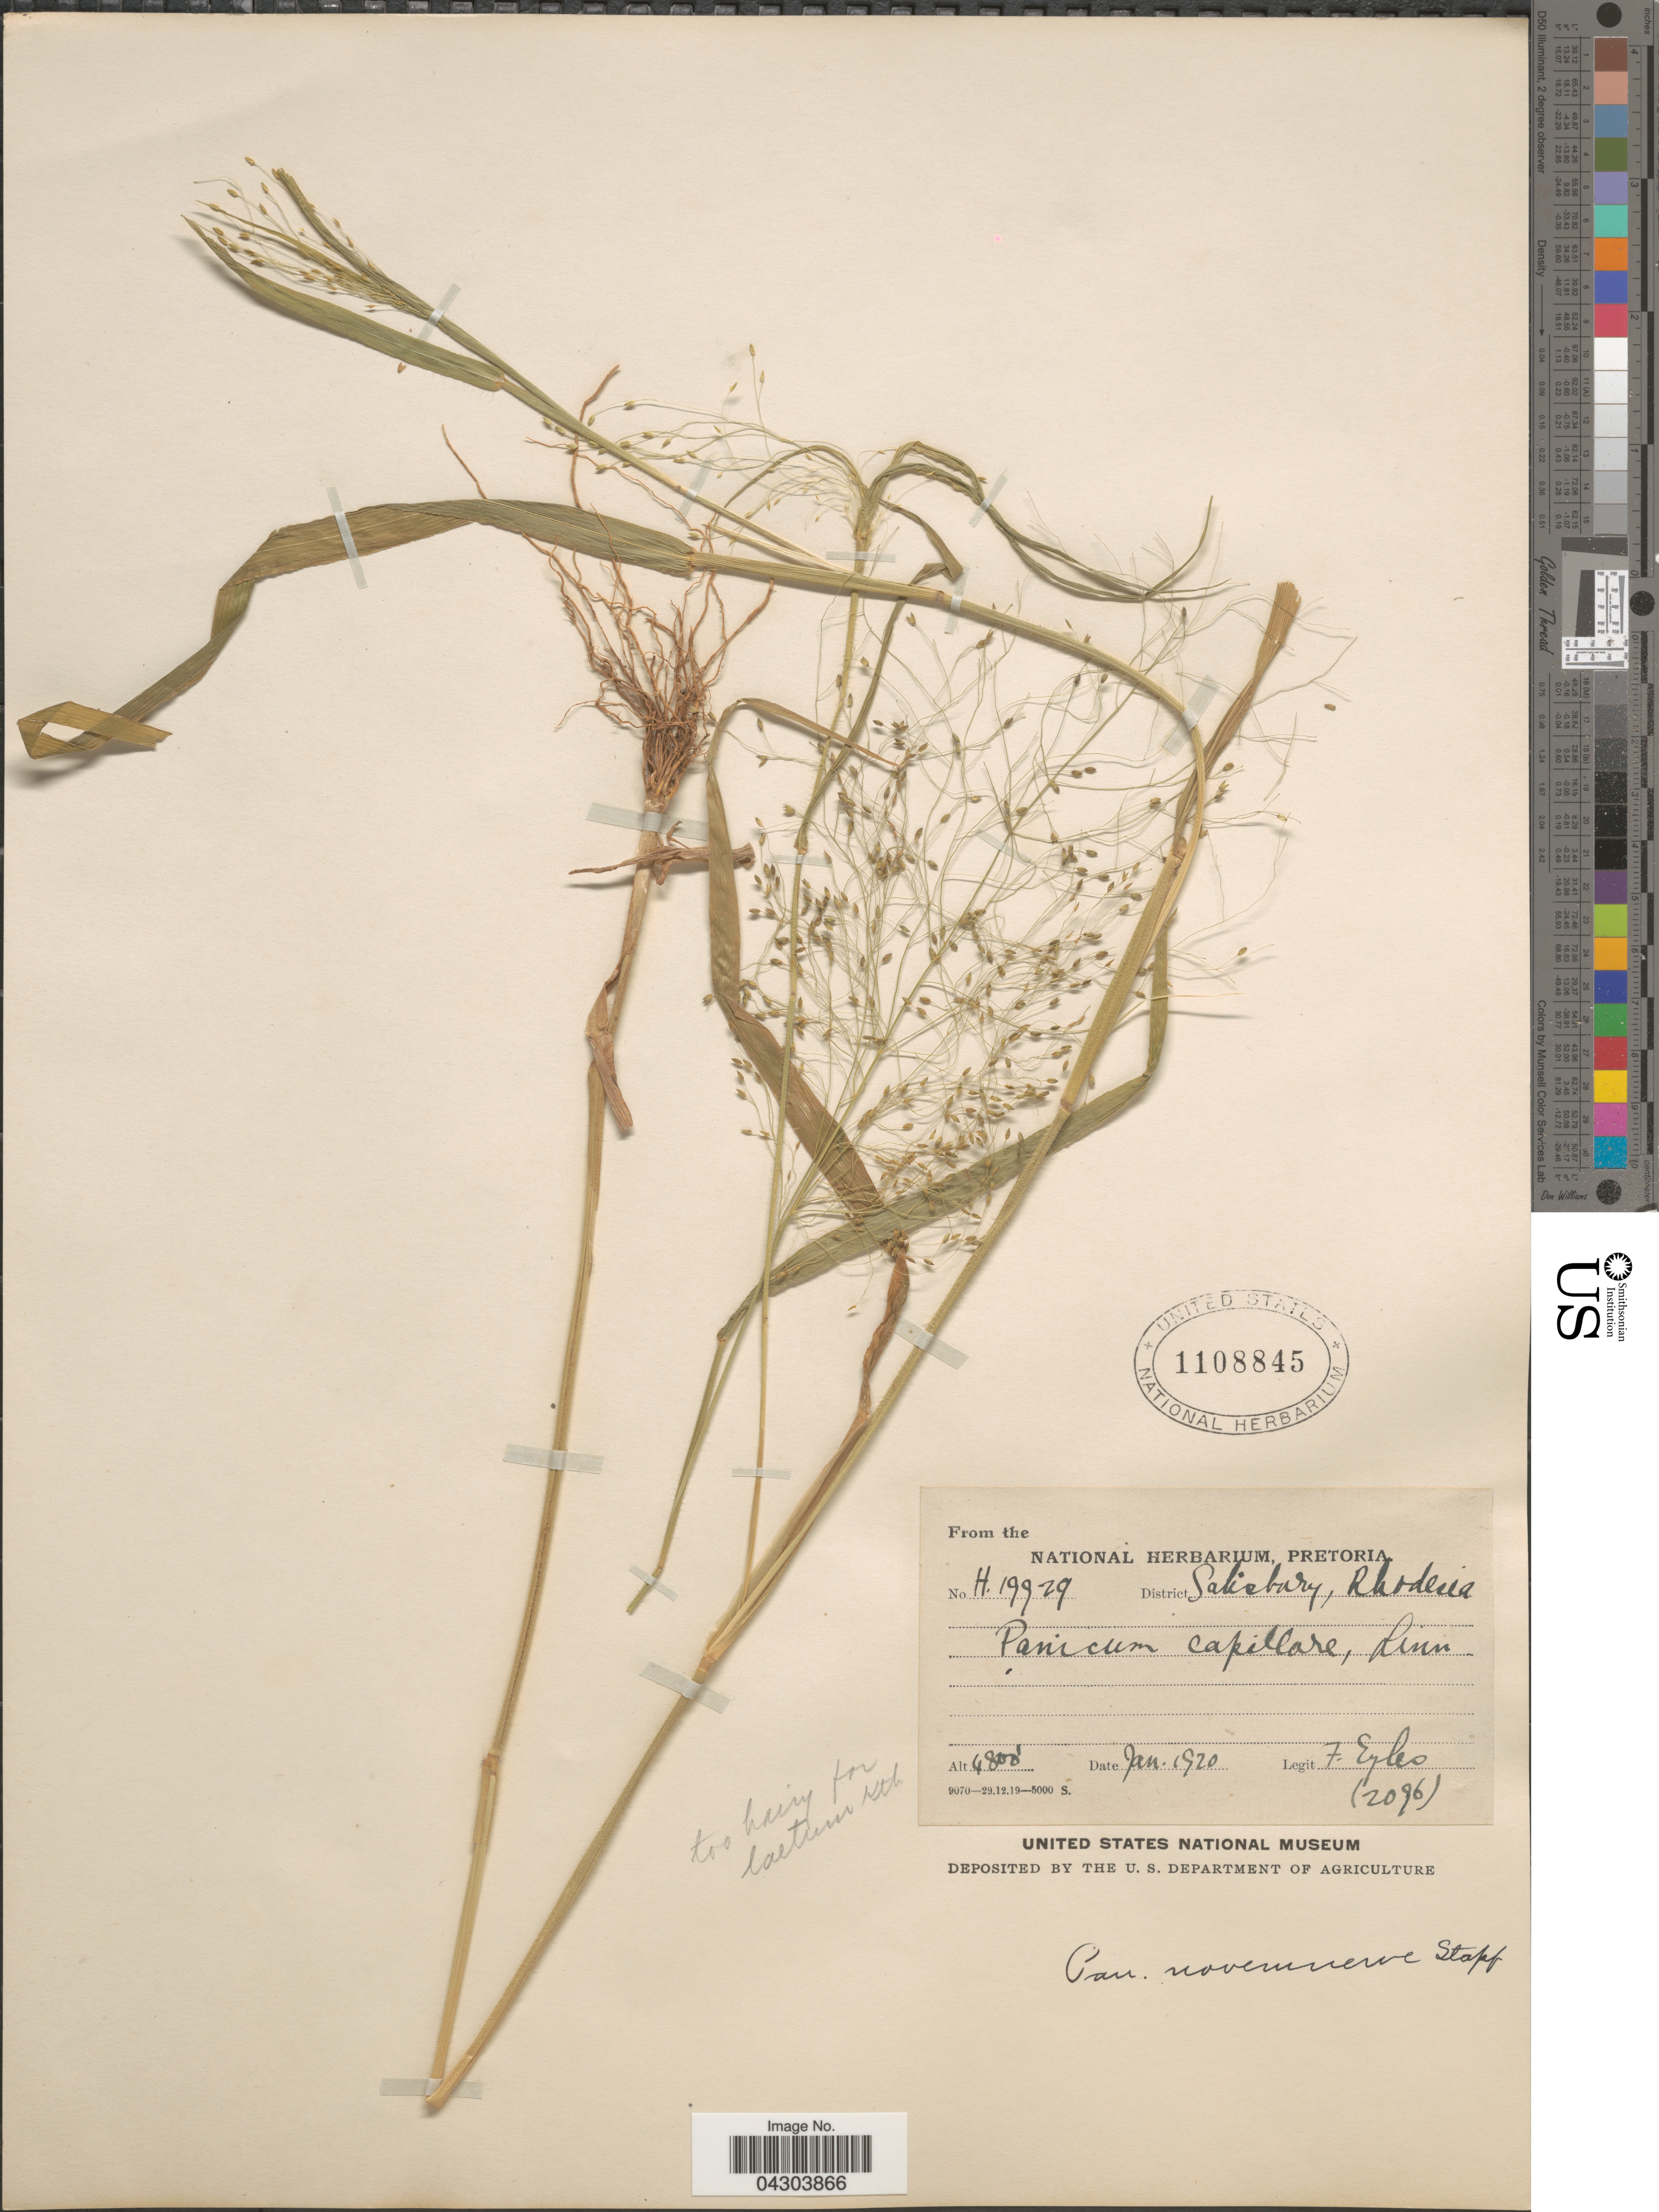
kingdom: Plantae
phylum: Tracheophyta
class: Liliopsida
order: Poales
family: Poaceae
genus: Panicum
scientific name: Panicum novemnerve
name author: Stapf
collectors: F. Eyles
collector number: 2096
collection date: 1920-01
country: Zimbabwe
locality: District Salisbury, Rhodesia.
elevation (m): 1463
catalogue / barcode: US 1108845